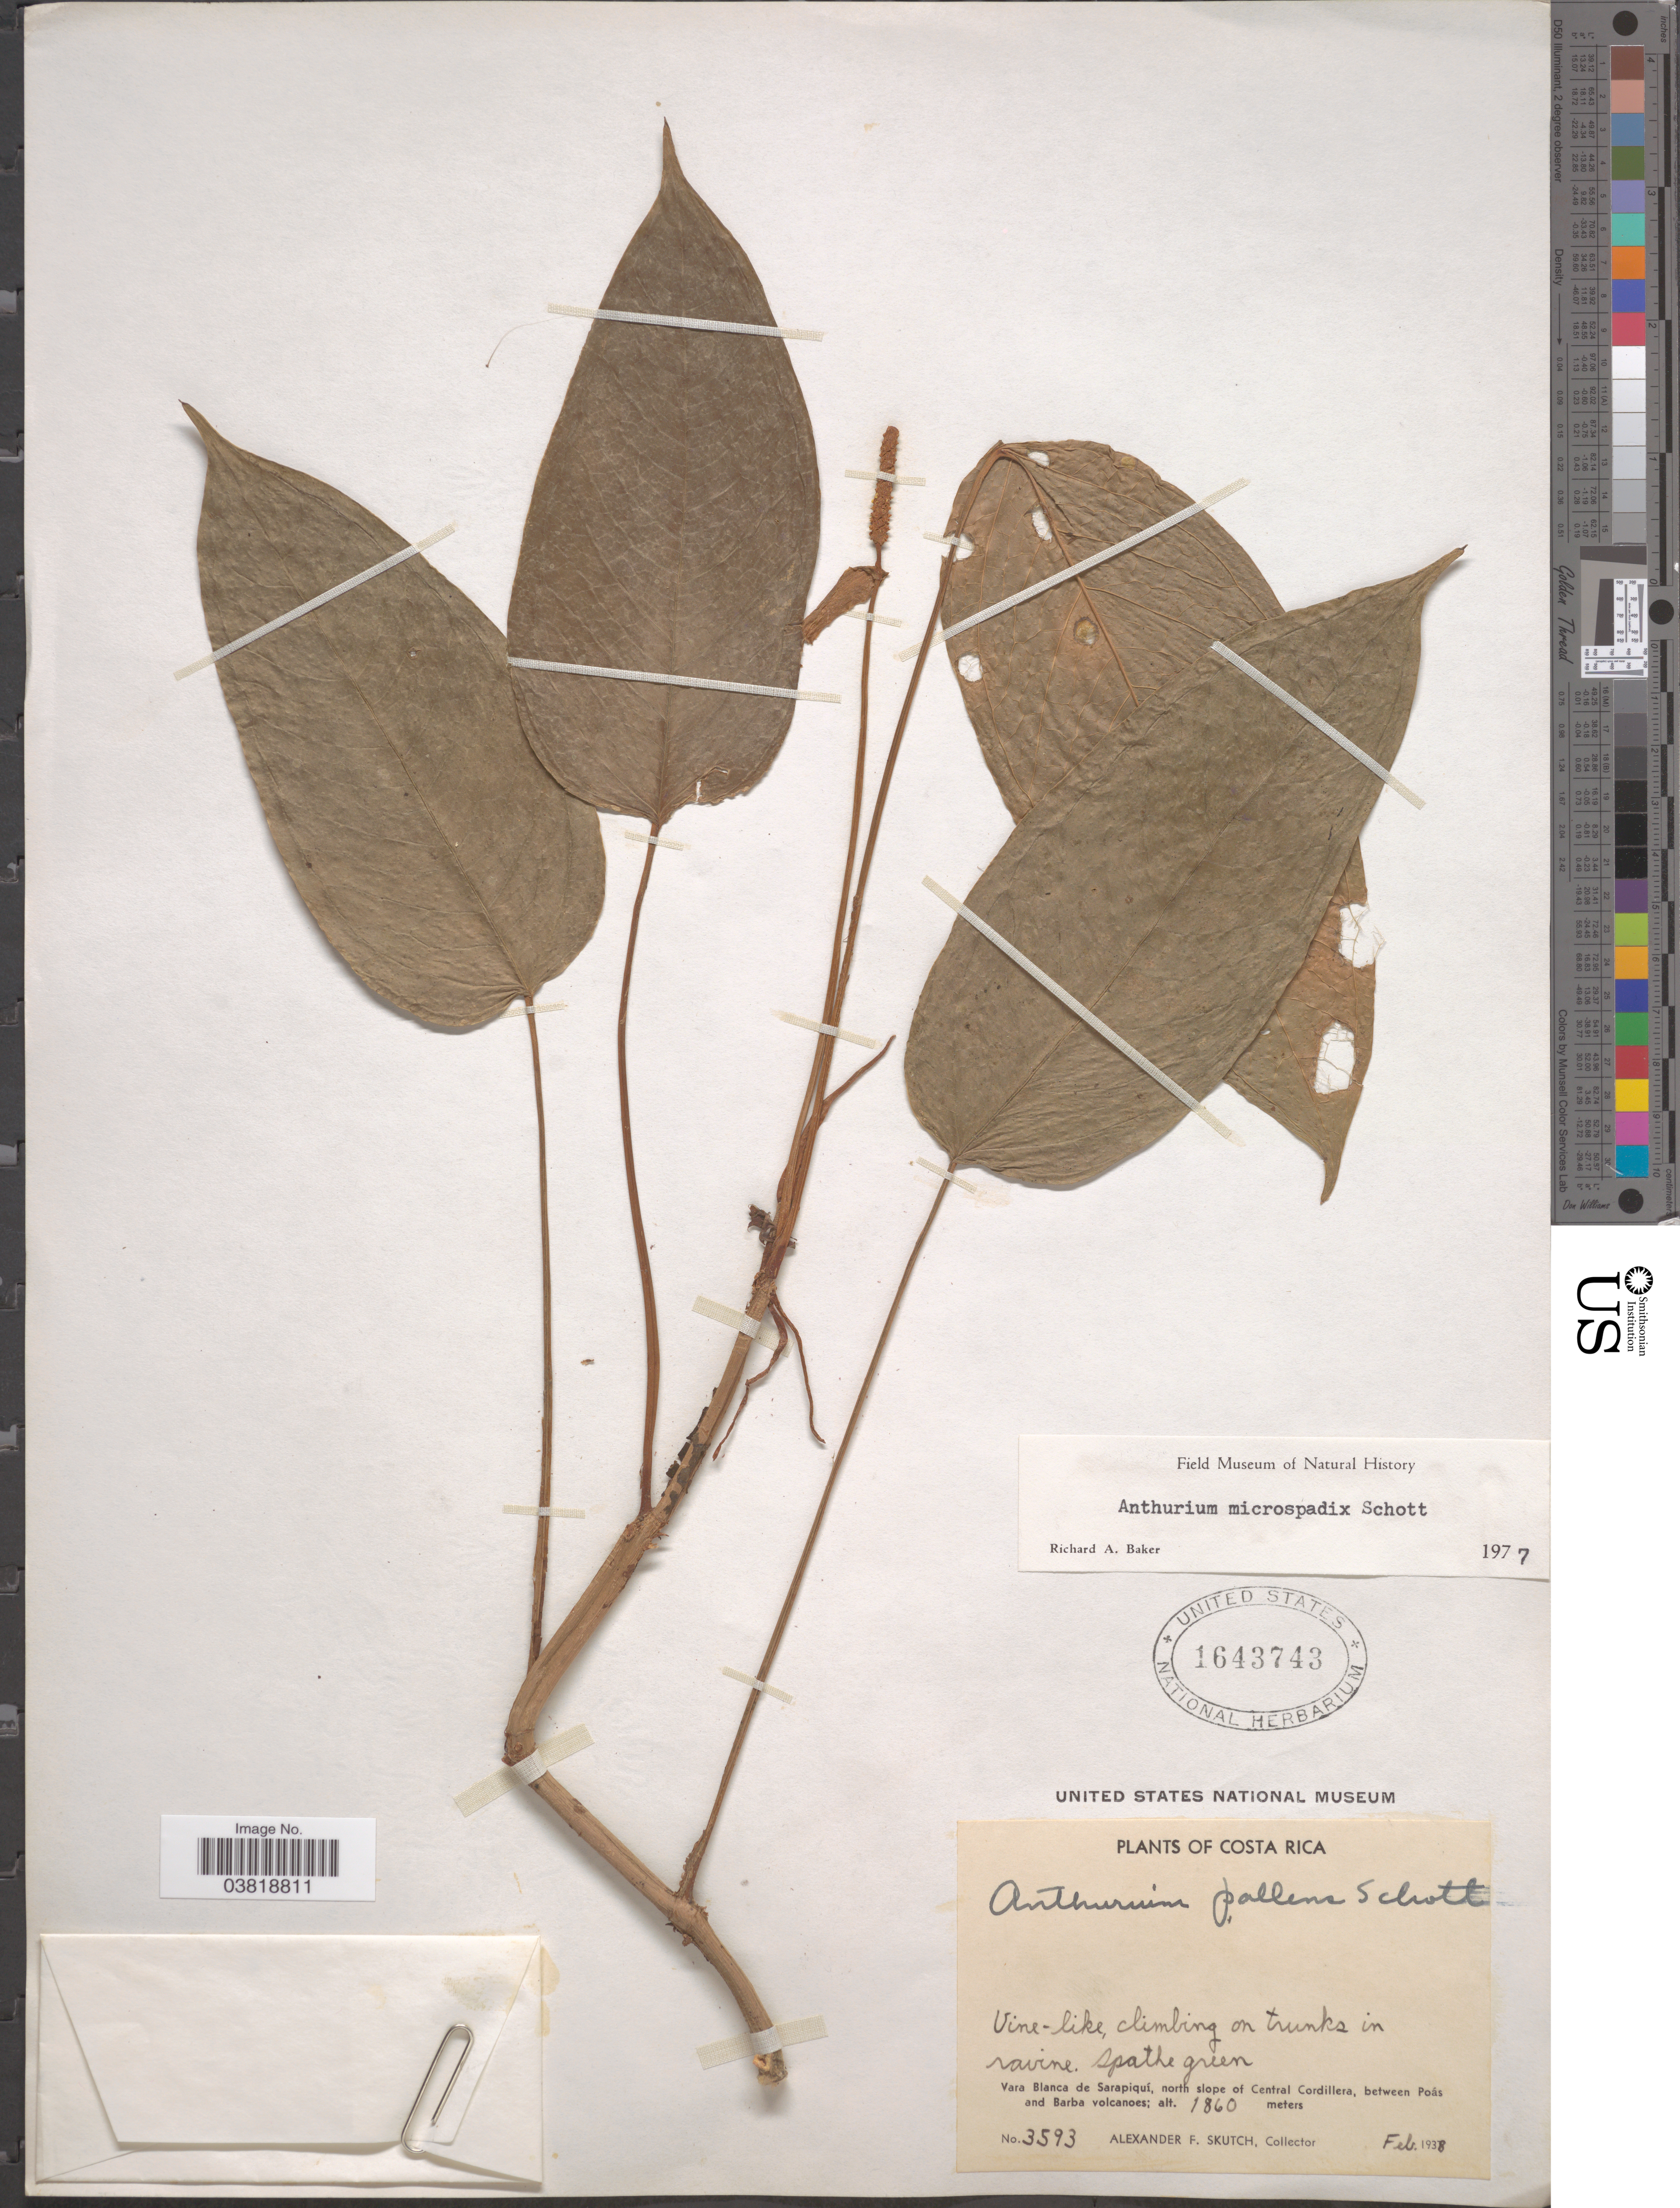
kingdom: Plantae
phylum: Tracheophyta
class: Liliopsida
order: Alismatales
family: Araceae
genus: Anthurium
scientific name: Anthurium microspadix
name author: Schott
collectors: A. F. Skutch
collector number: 3593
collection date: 1938-02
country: Costa Rica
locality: Vara Blanca de Sarapiquí, north slope of Central Cordillera, between Póas and Barba volcanoes.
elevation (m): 1860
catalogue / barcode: US 1643743